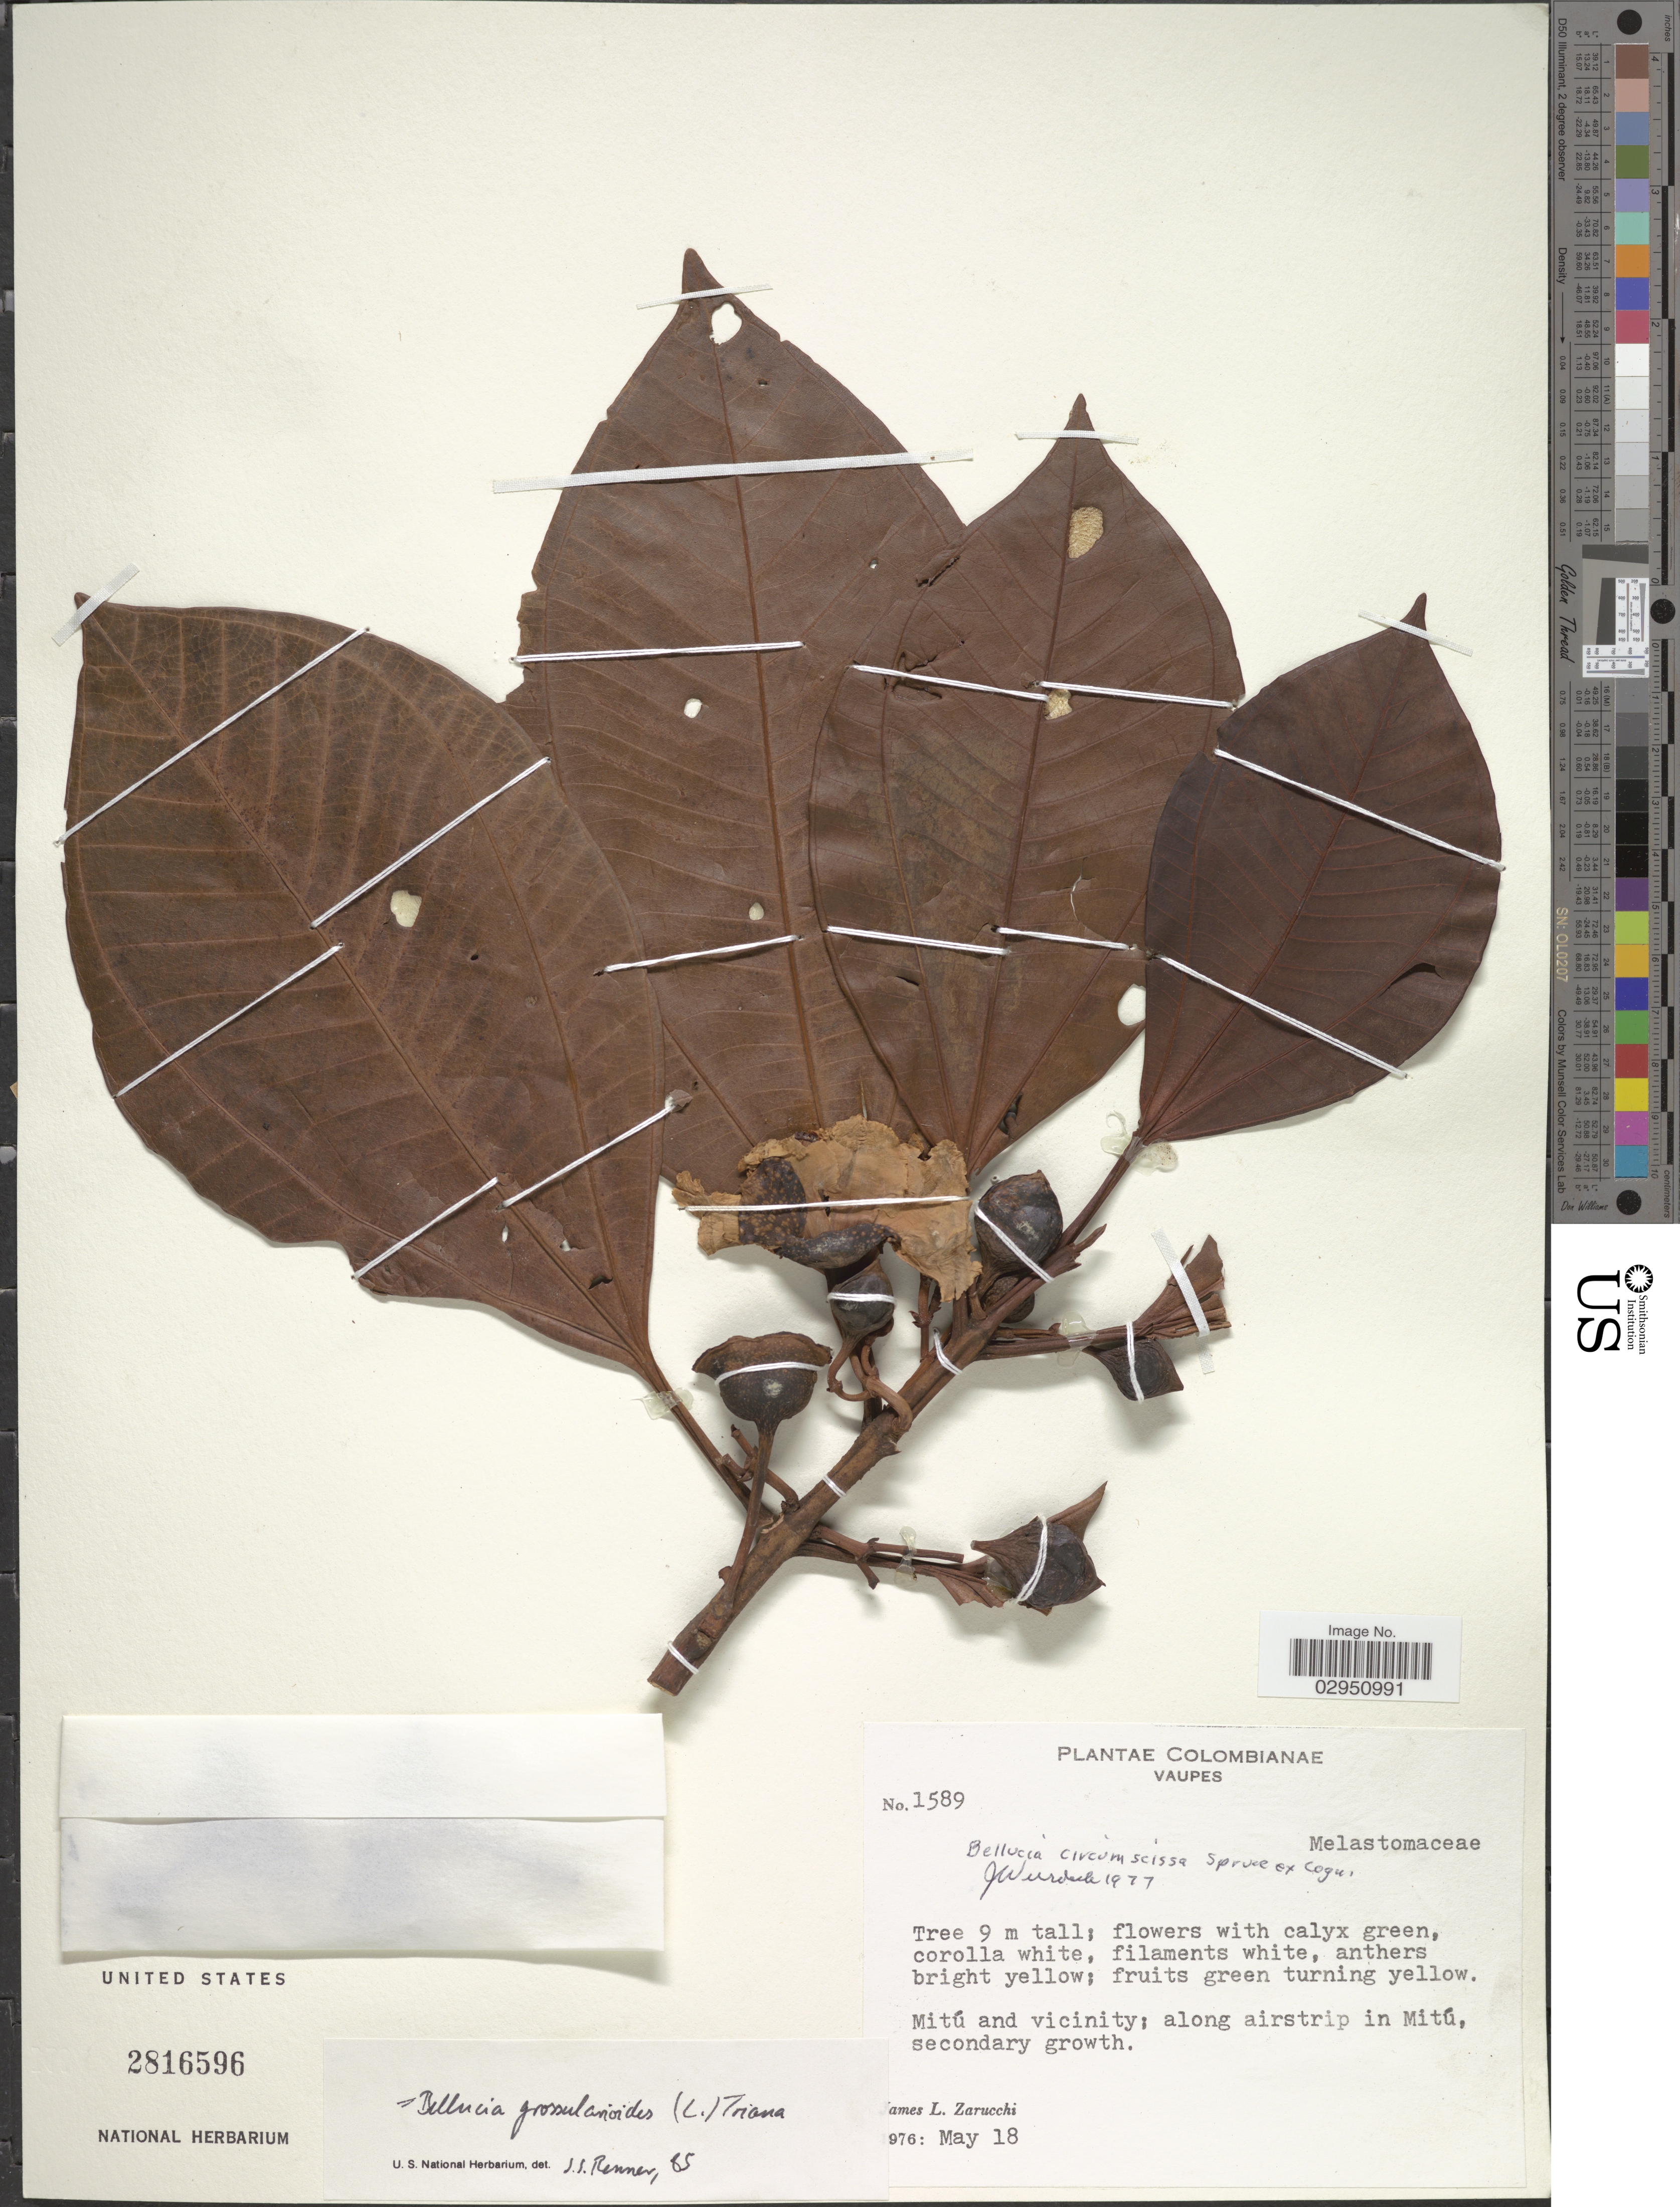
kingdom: Plantae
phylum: Tracheophyta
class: Magnoliopsida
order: Myrtales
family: Melastomataceae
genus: Bellucia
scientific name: Bellucia grossularioides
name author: (L.) Triana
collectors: J. L. Zarucchi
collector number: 1589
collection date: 1976-05-18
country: Colombia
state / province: Vaupés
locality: Mitú and vicinity; along airstrip in Mitú.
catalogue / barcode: US 2816596